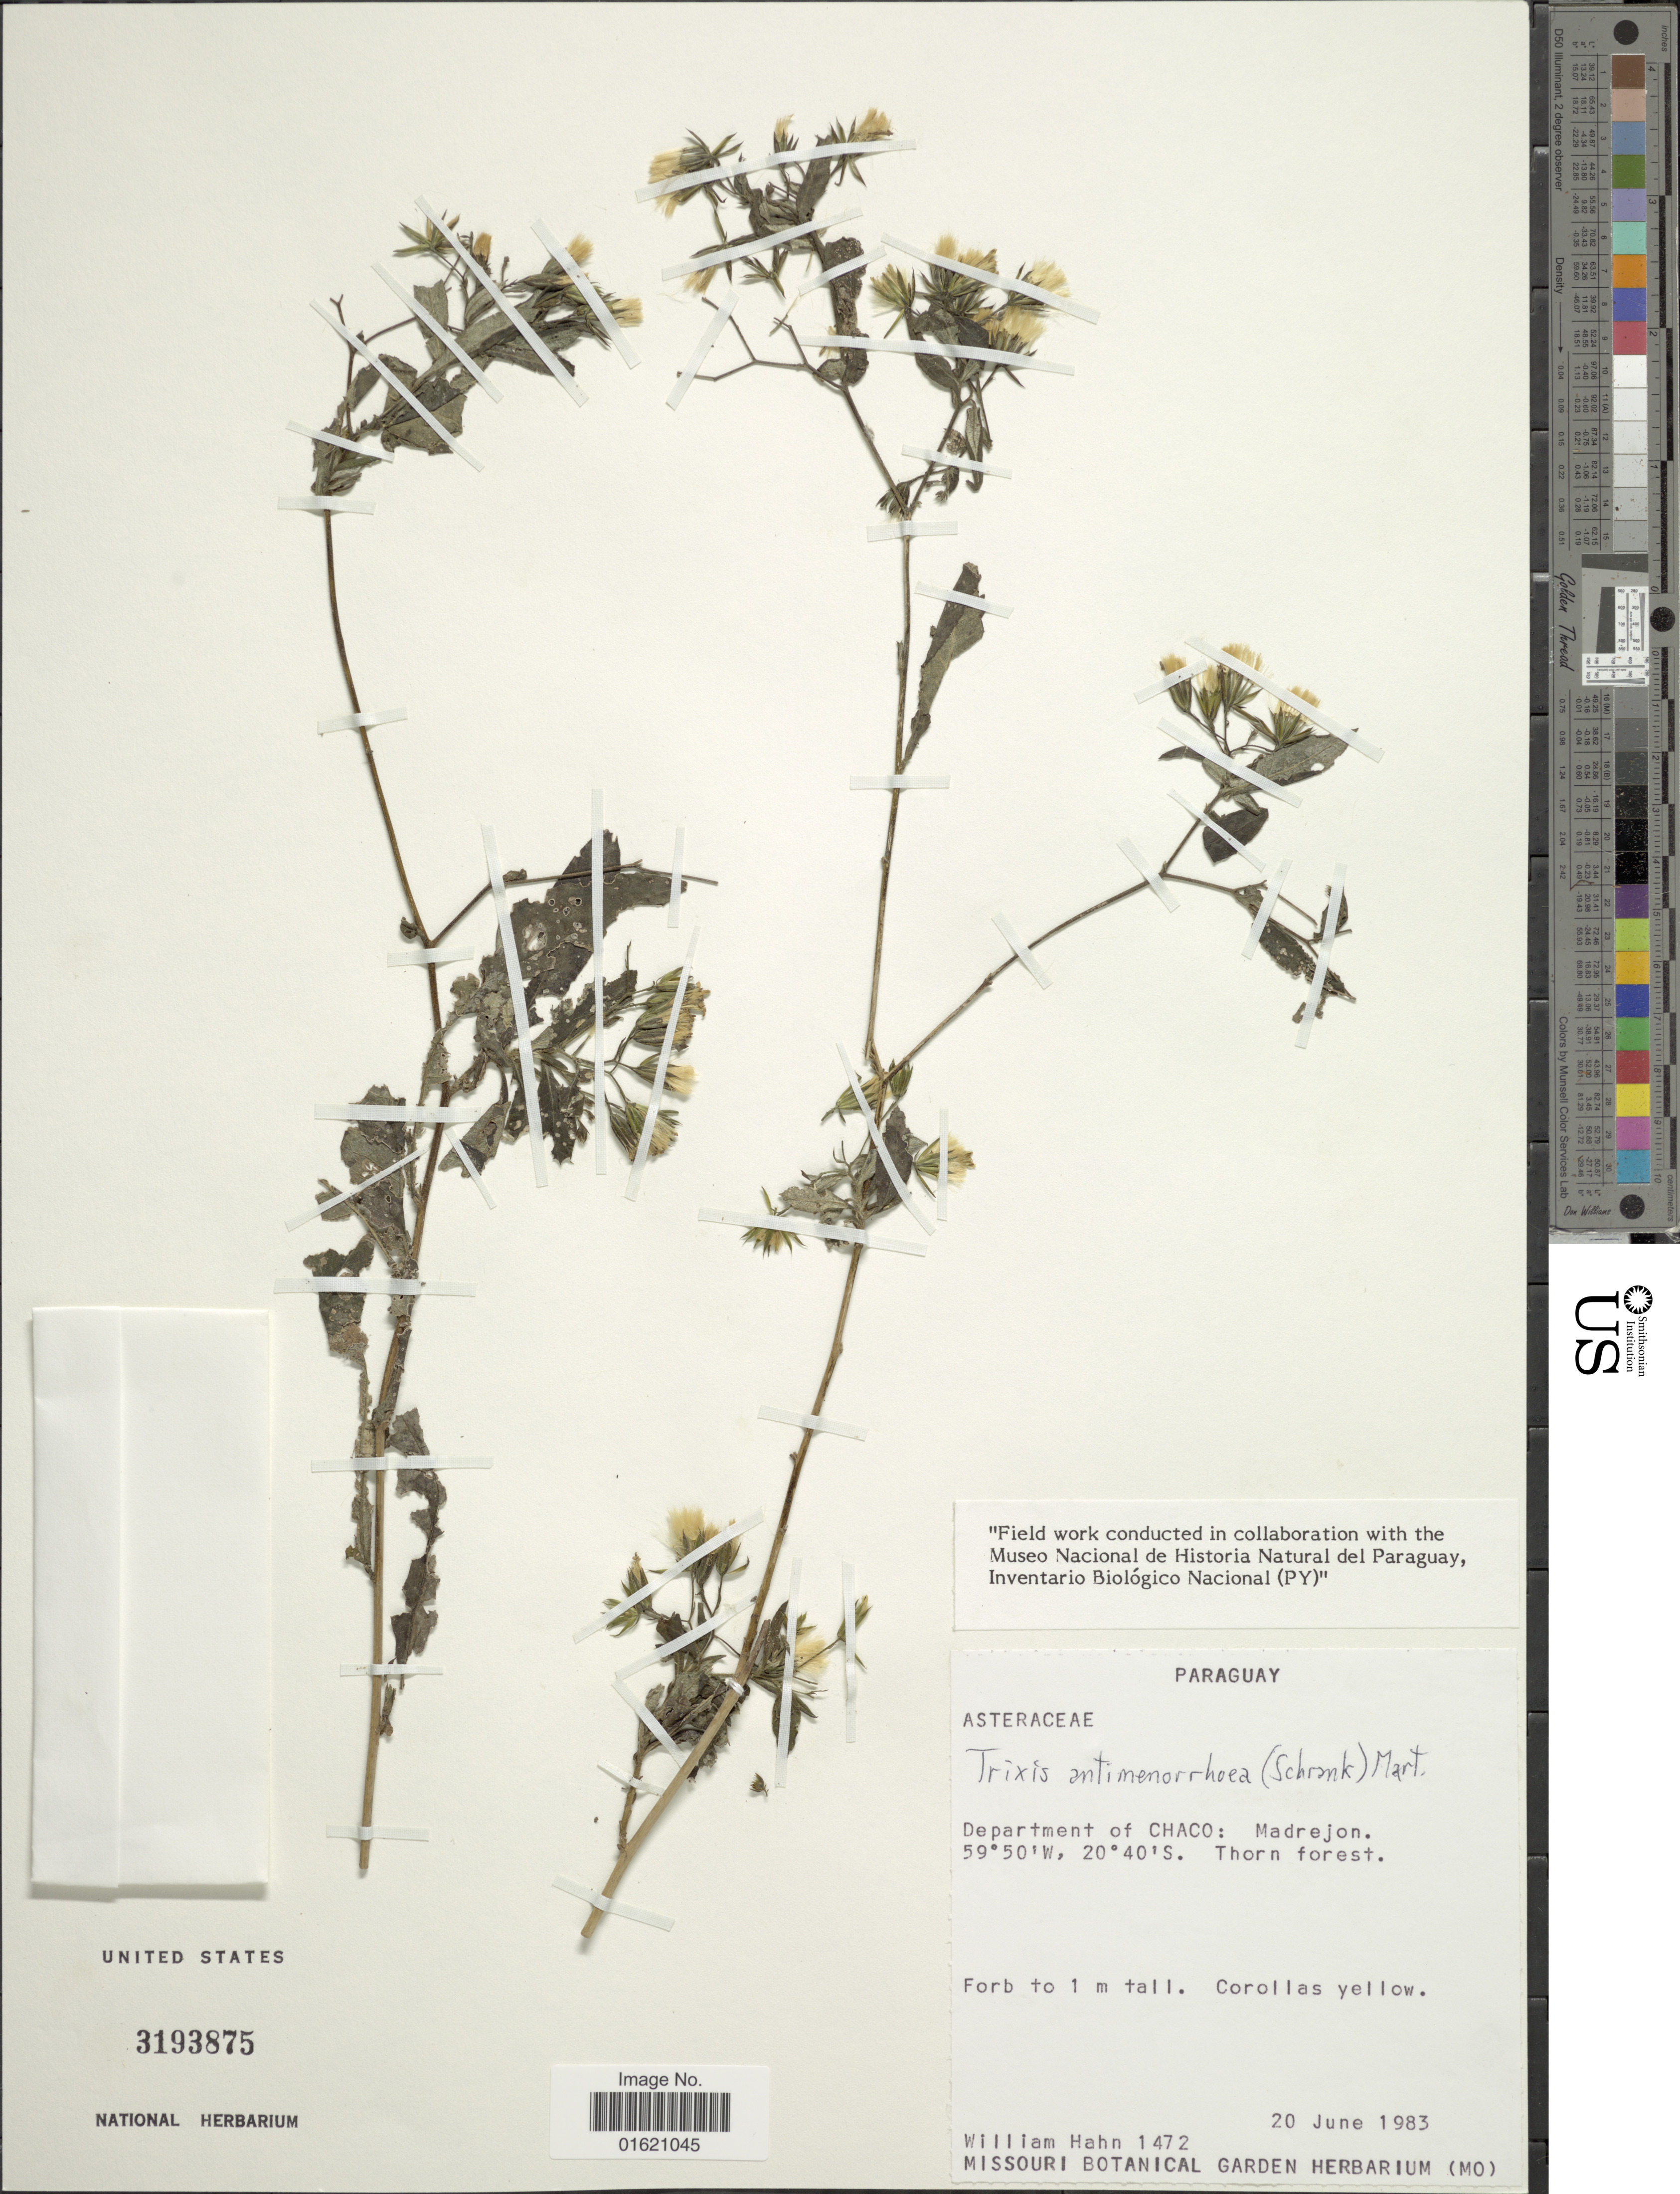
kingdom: Plantae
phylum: Tracheophyta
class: Magnoliopsida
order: Asterales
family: Asteraceae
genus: Trixis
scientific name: Trixis antimenorrhoea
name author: (Schrank) Mart. ex Kuntze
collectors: W. J. Hahn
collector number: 1472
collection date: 1983-06-20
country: Paraguay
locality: Department of Chaco: Madrejon, Thorn forest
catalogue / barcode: US 3193875